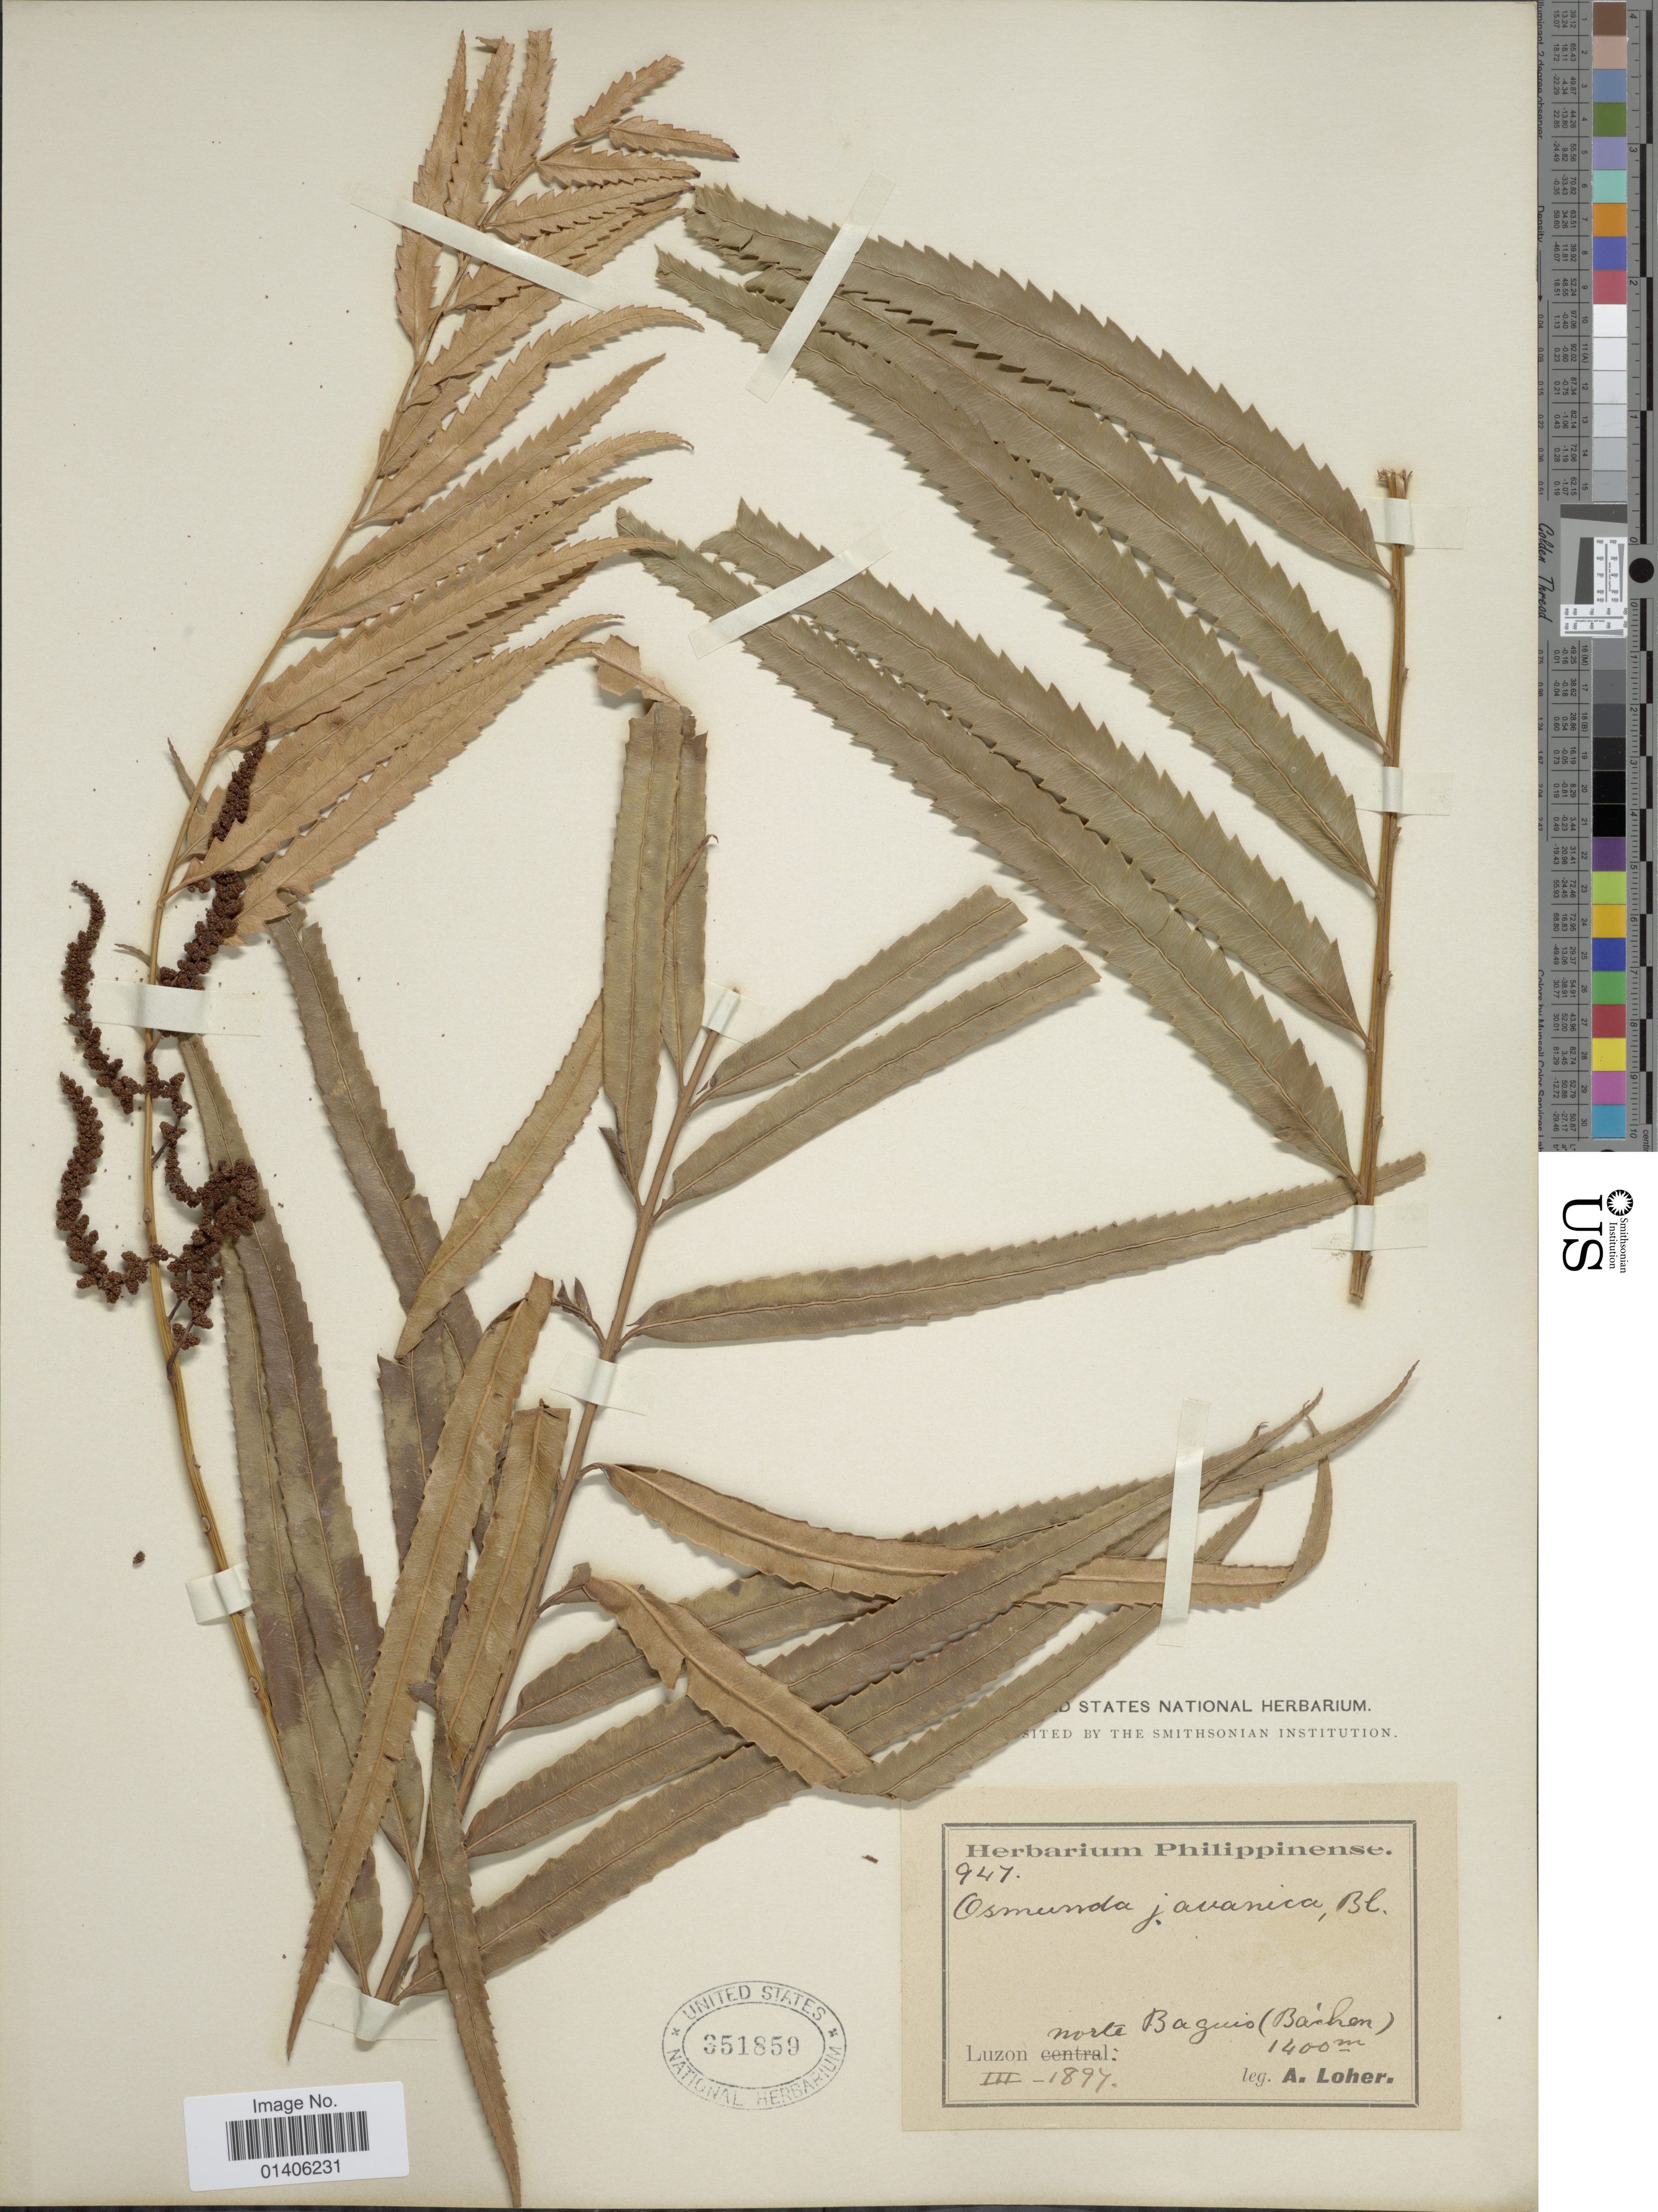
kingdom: Plantae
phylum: Tracheophyta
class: Polypodiopsida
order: Osmundales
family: Osmundaceae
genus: Osmunda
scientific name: Osmunda banksiifolia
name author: (C. Presl) Kuhn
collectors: A. Loher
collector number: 947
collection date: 1897-03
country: Philippines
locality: Luzon norte Baguio (Báchan)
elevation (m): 1400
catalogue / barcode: US 351859